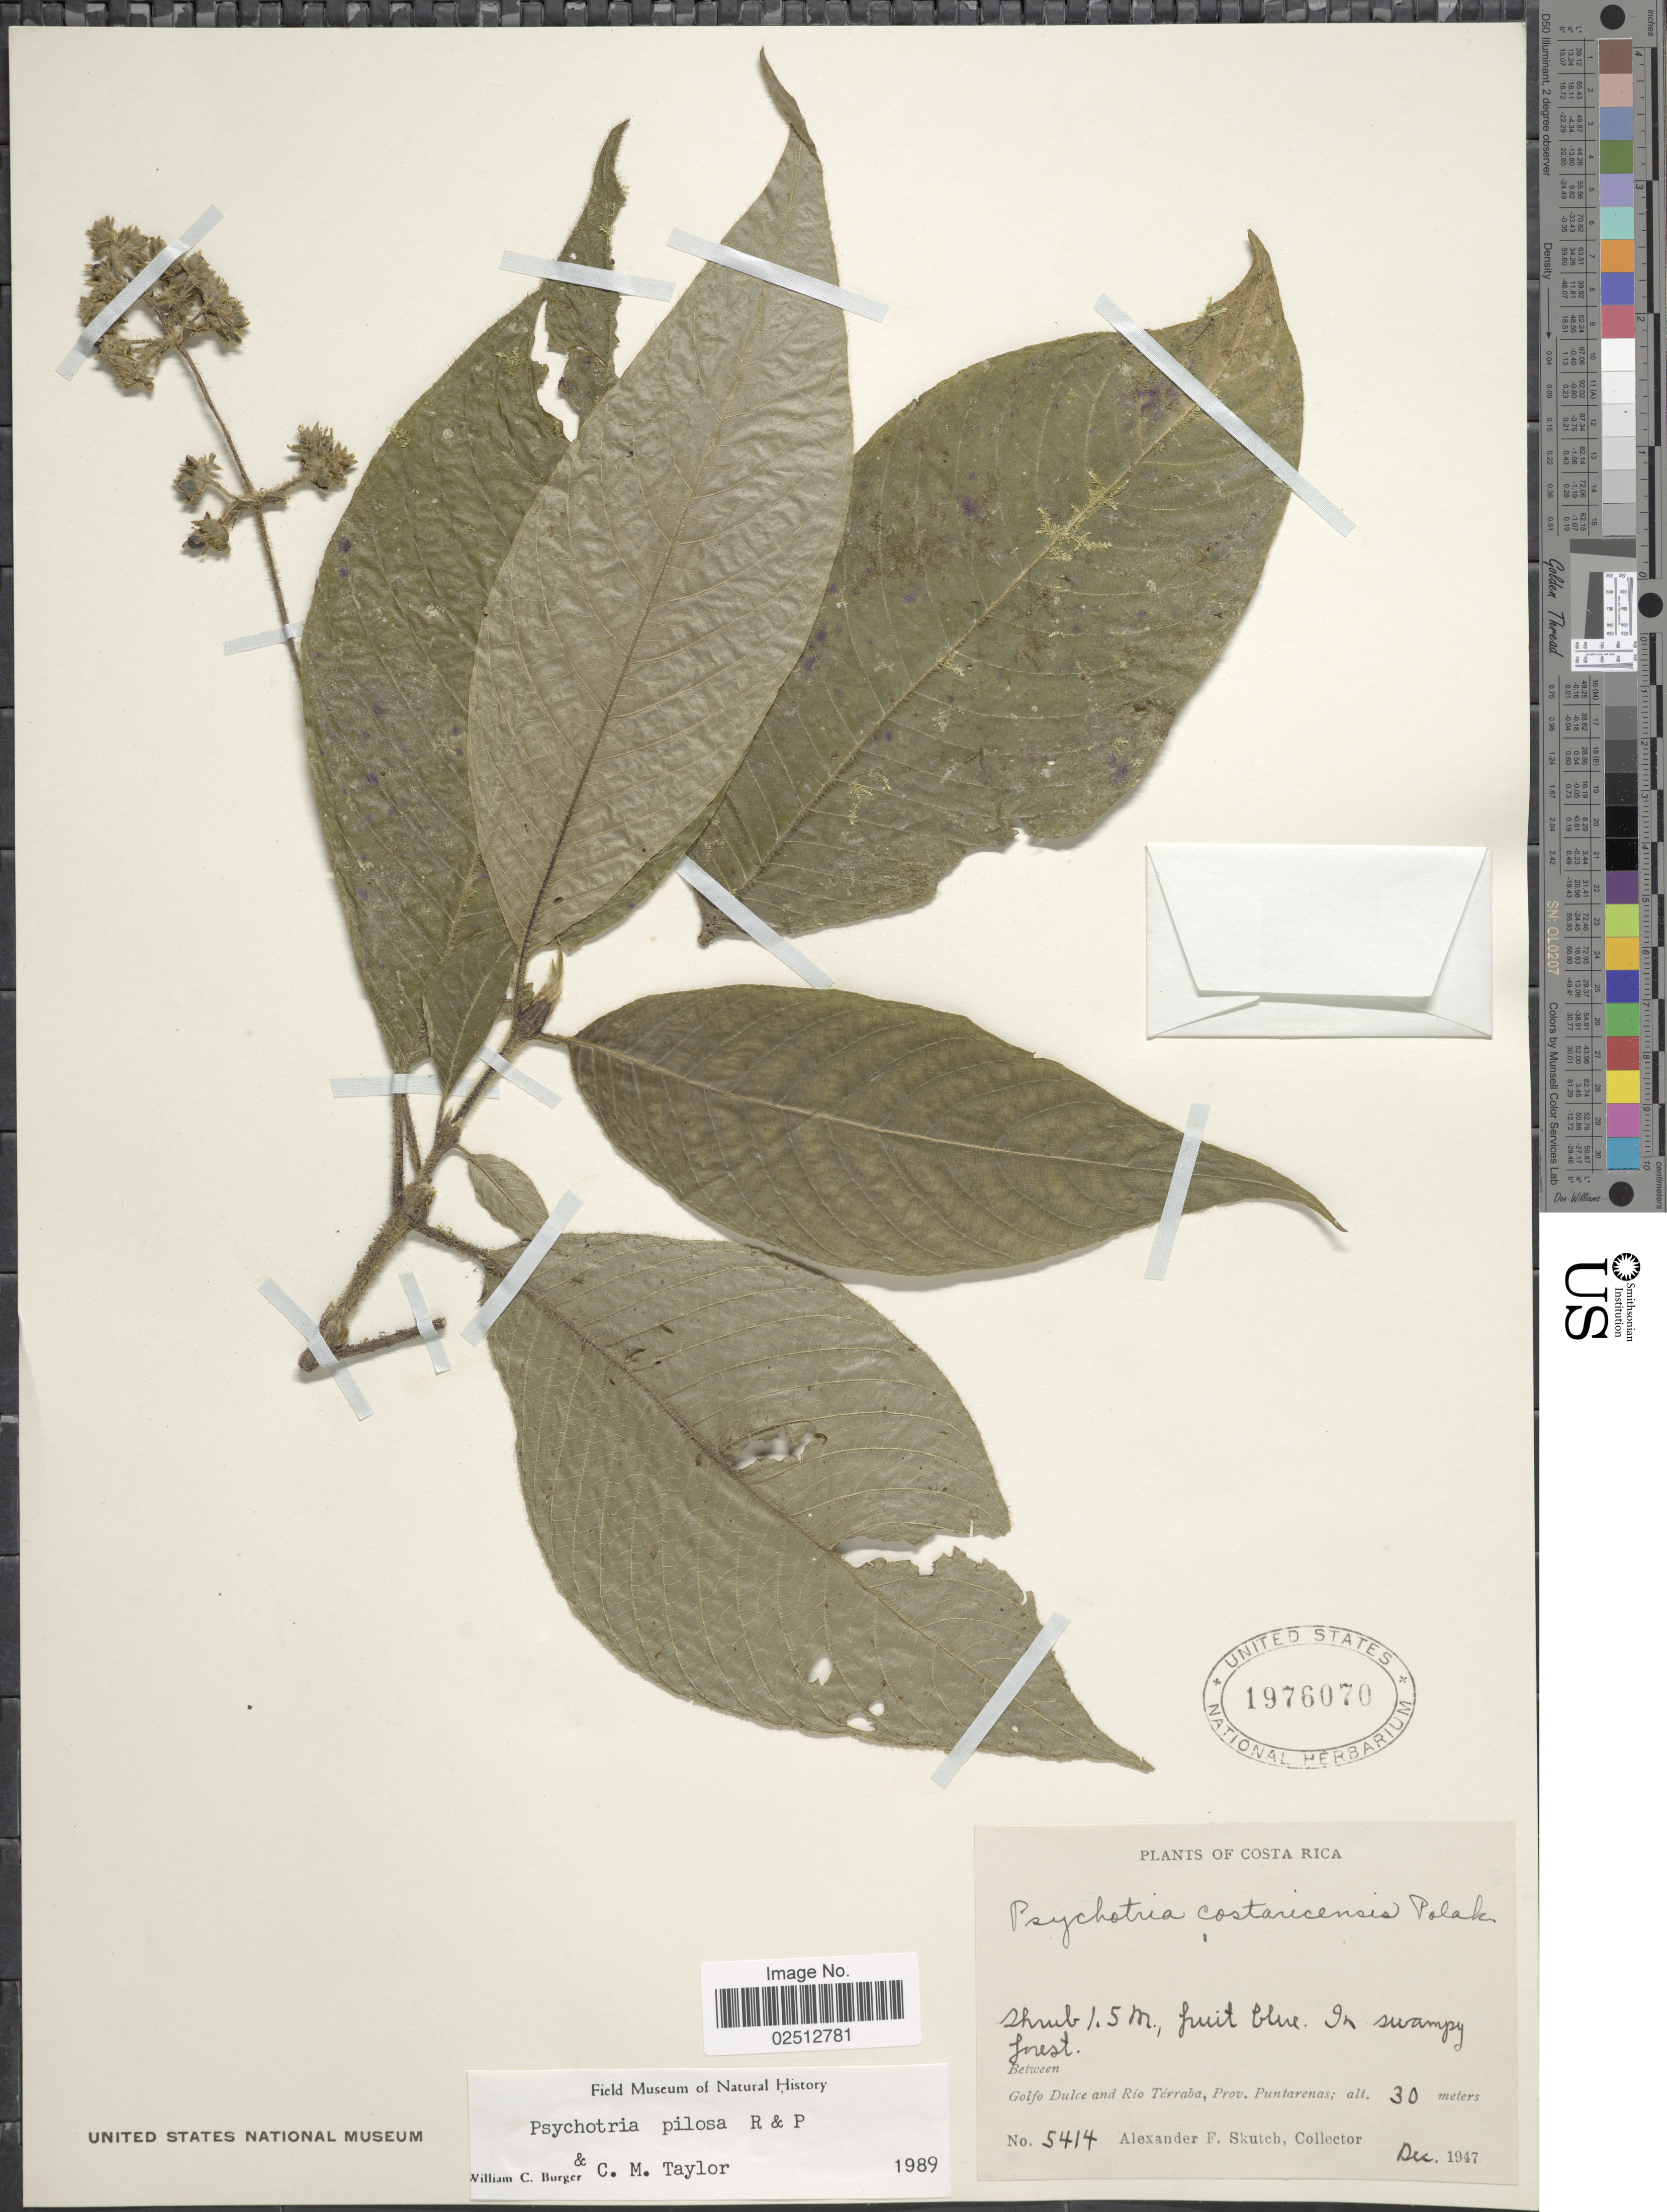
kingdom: Plantae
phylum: Tracheophyta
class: Magnoliopsida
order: Gentianales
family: Rubiaceae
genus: Psychotria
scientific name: Psychotria pilosa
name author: Ruiz & Pav.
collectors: A. F. Skutch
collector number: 5414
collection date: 1947-12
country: Costa Rica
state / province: Puntarenas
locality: Between Golfo Dulce and Rio Terraba, Prov. Puntarenas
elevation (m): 30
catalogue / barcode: US 1976070